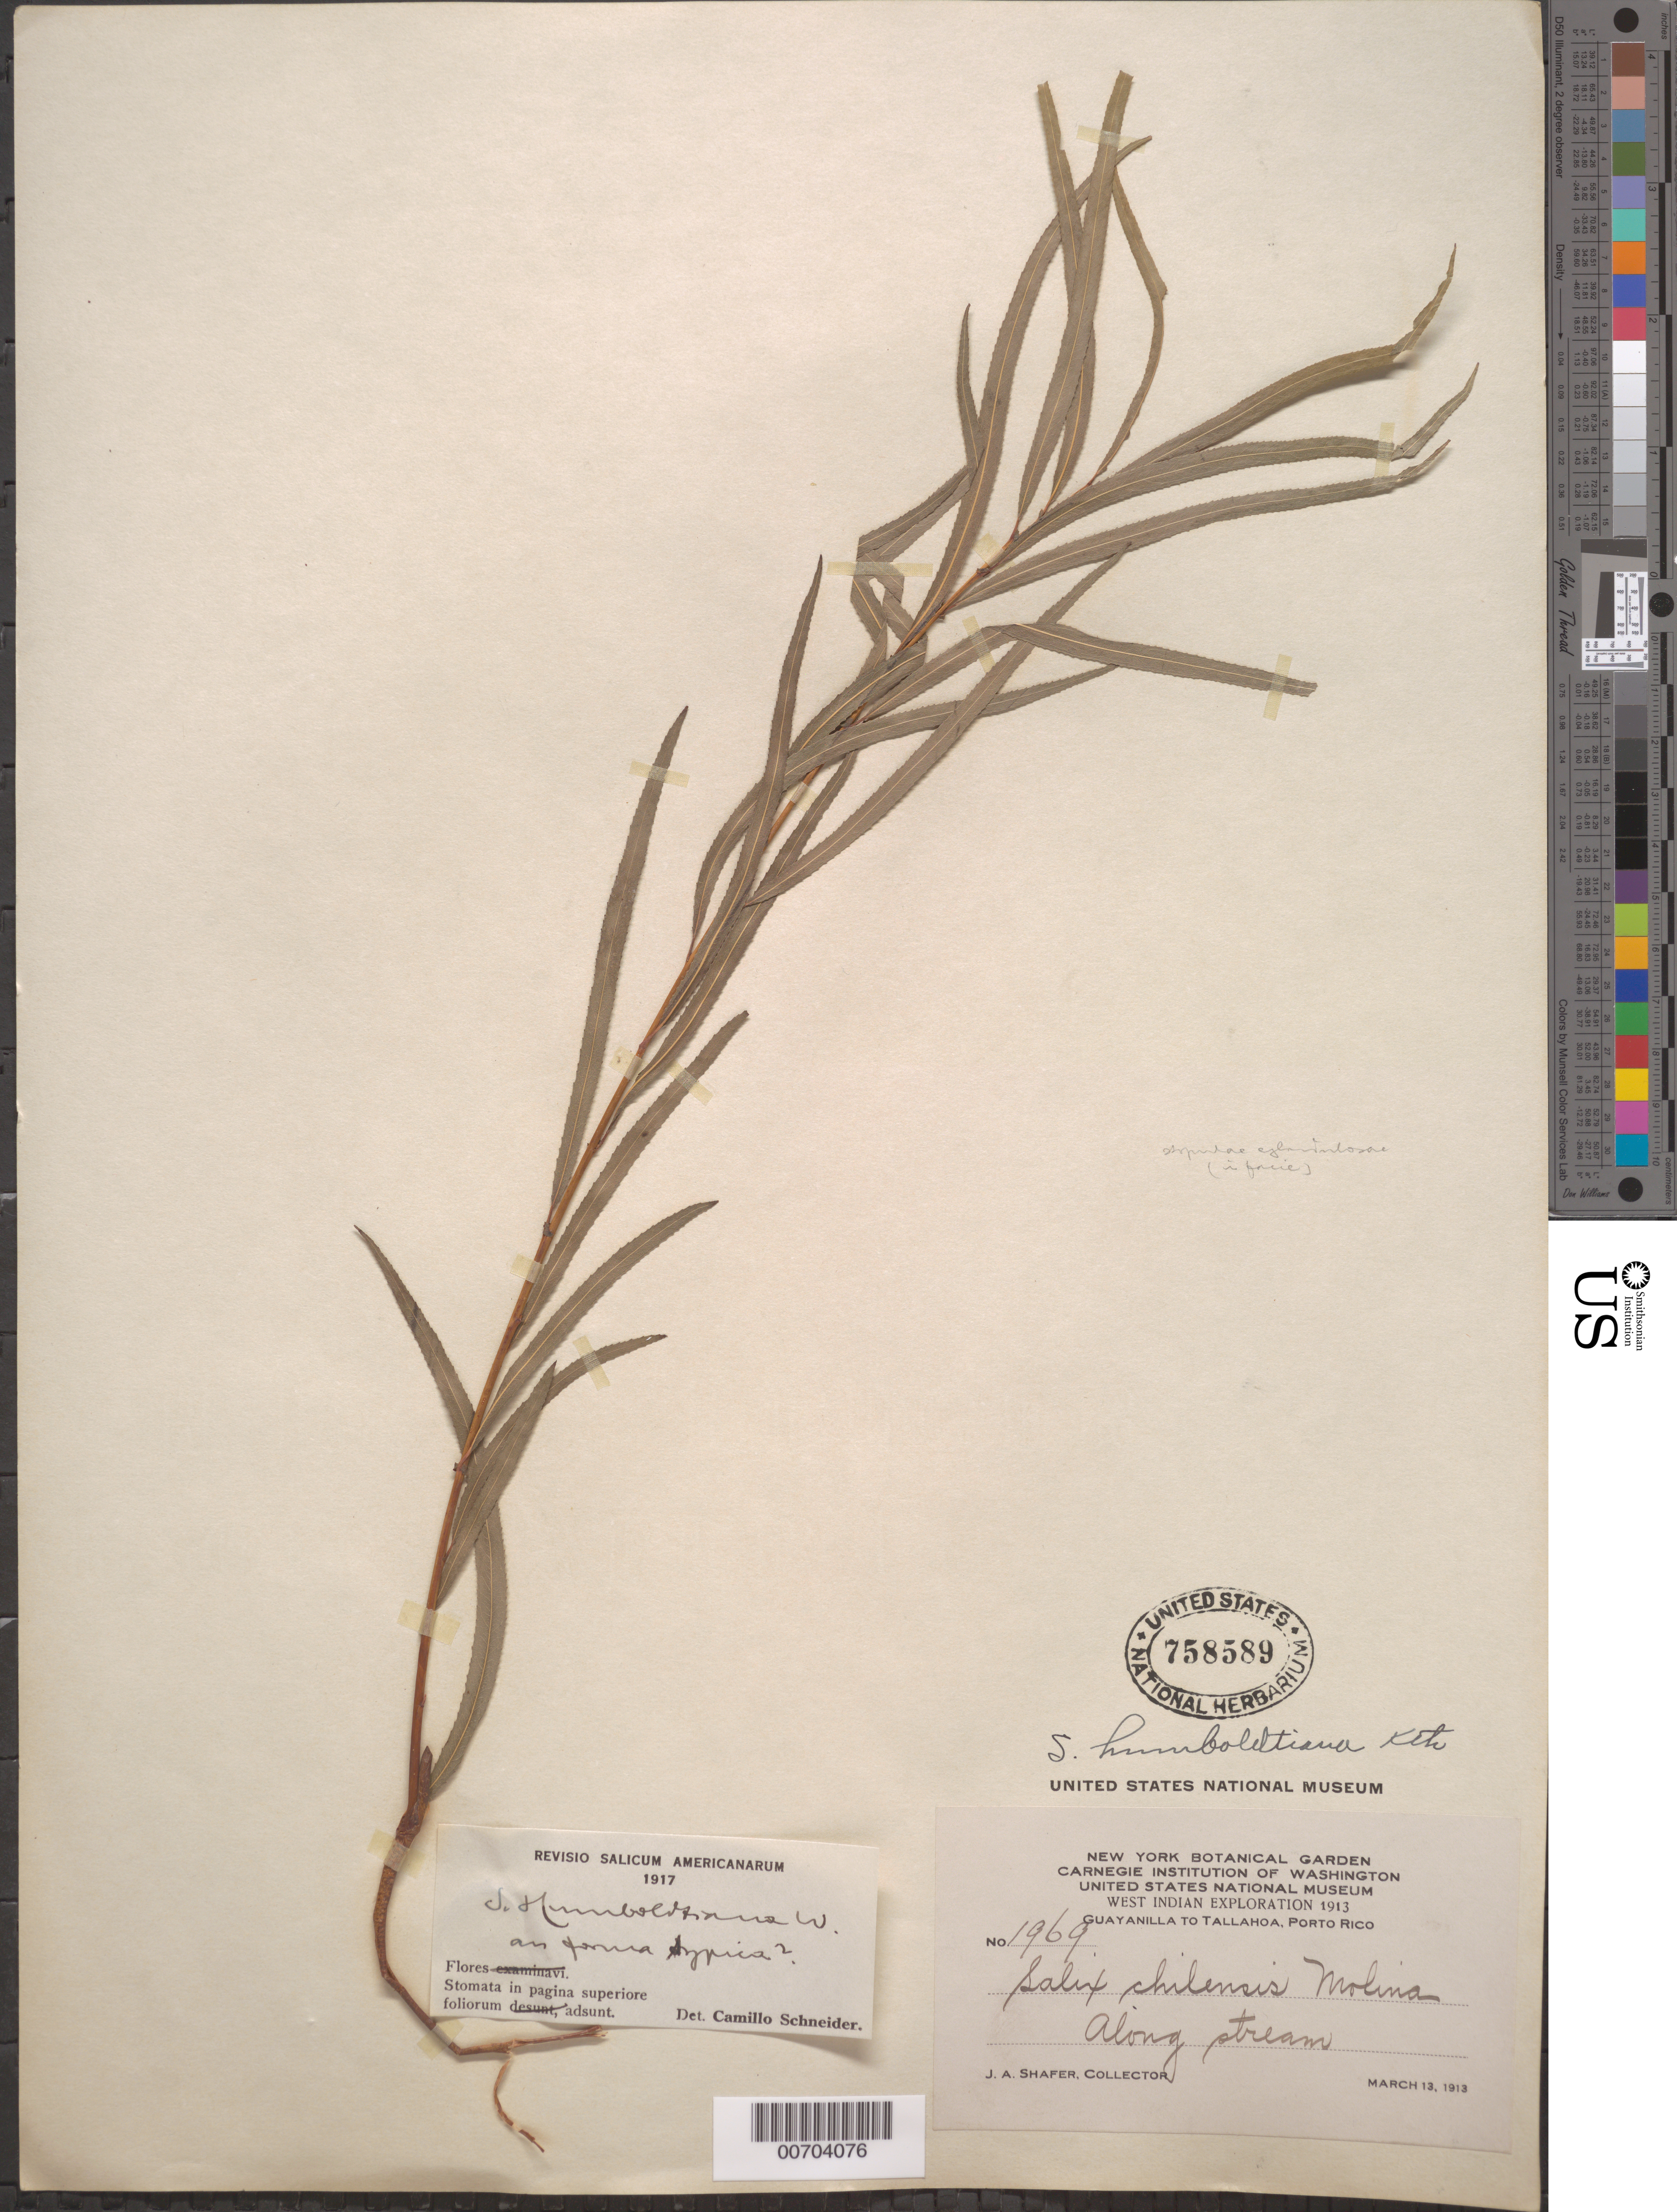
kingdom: Plantae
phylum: Tracheophyta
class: Magnoliopsida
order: Malpighiales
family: Salicaceae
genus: Salix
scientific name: Salix humboldtiana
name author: Willd.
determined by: Schneider, C. K.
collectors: J. A. Shafer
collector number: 1969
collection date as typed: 13 Mar 1913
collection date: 1913-03-13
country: Puerto Rico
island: Greater Antilles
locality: Guayanilla to Tallahoa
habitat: Along stream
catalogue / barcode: US 758589